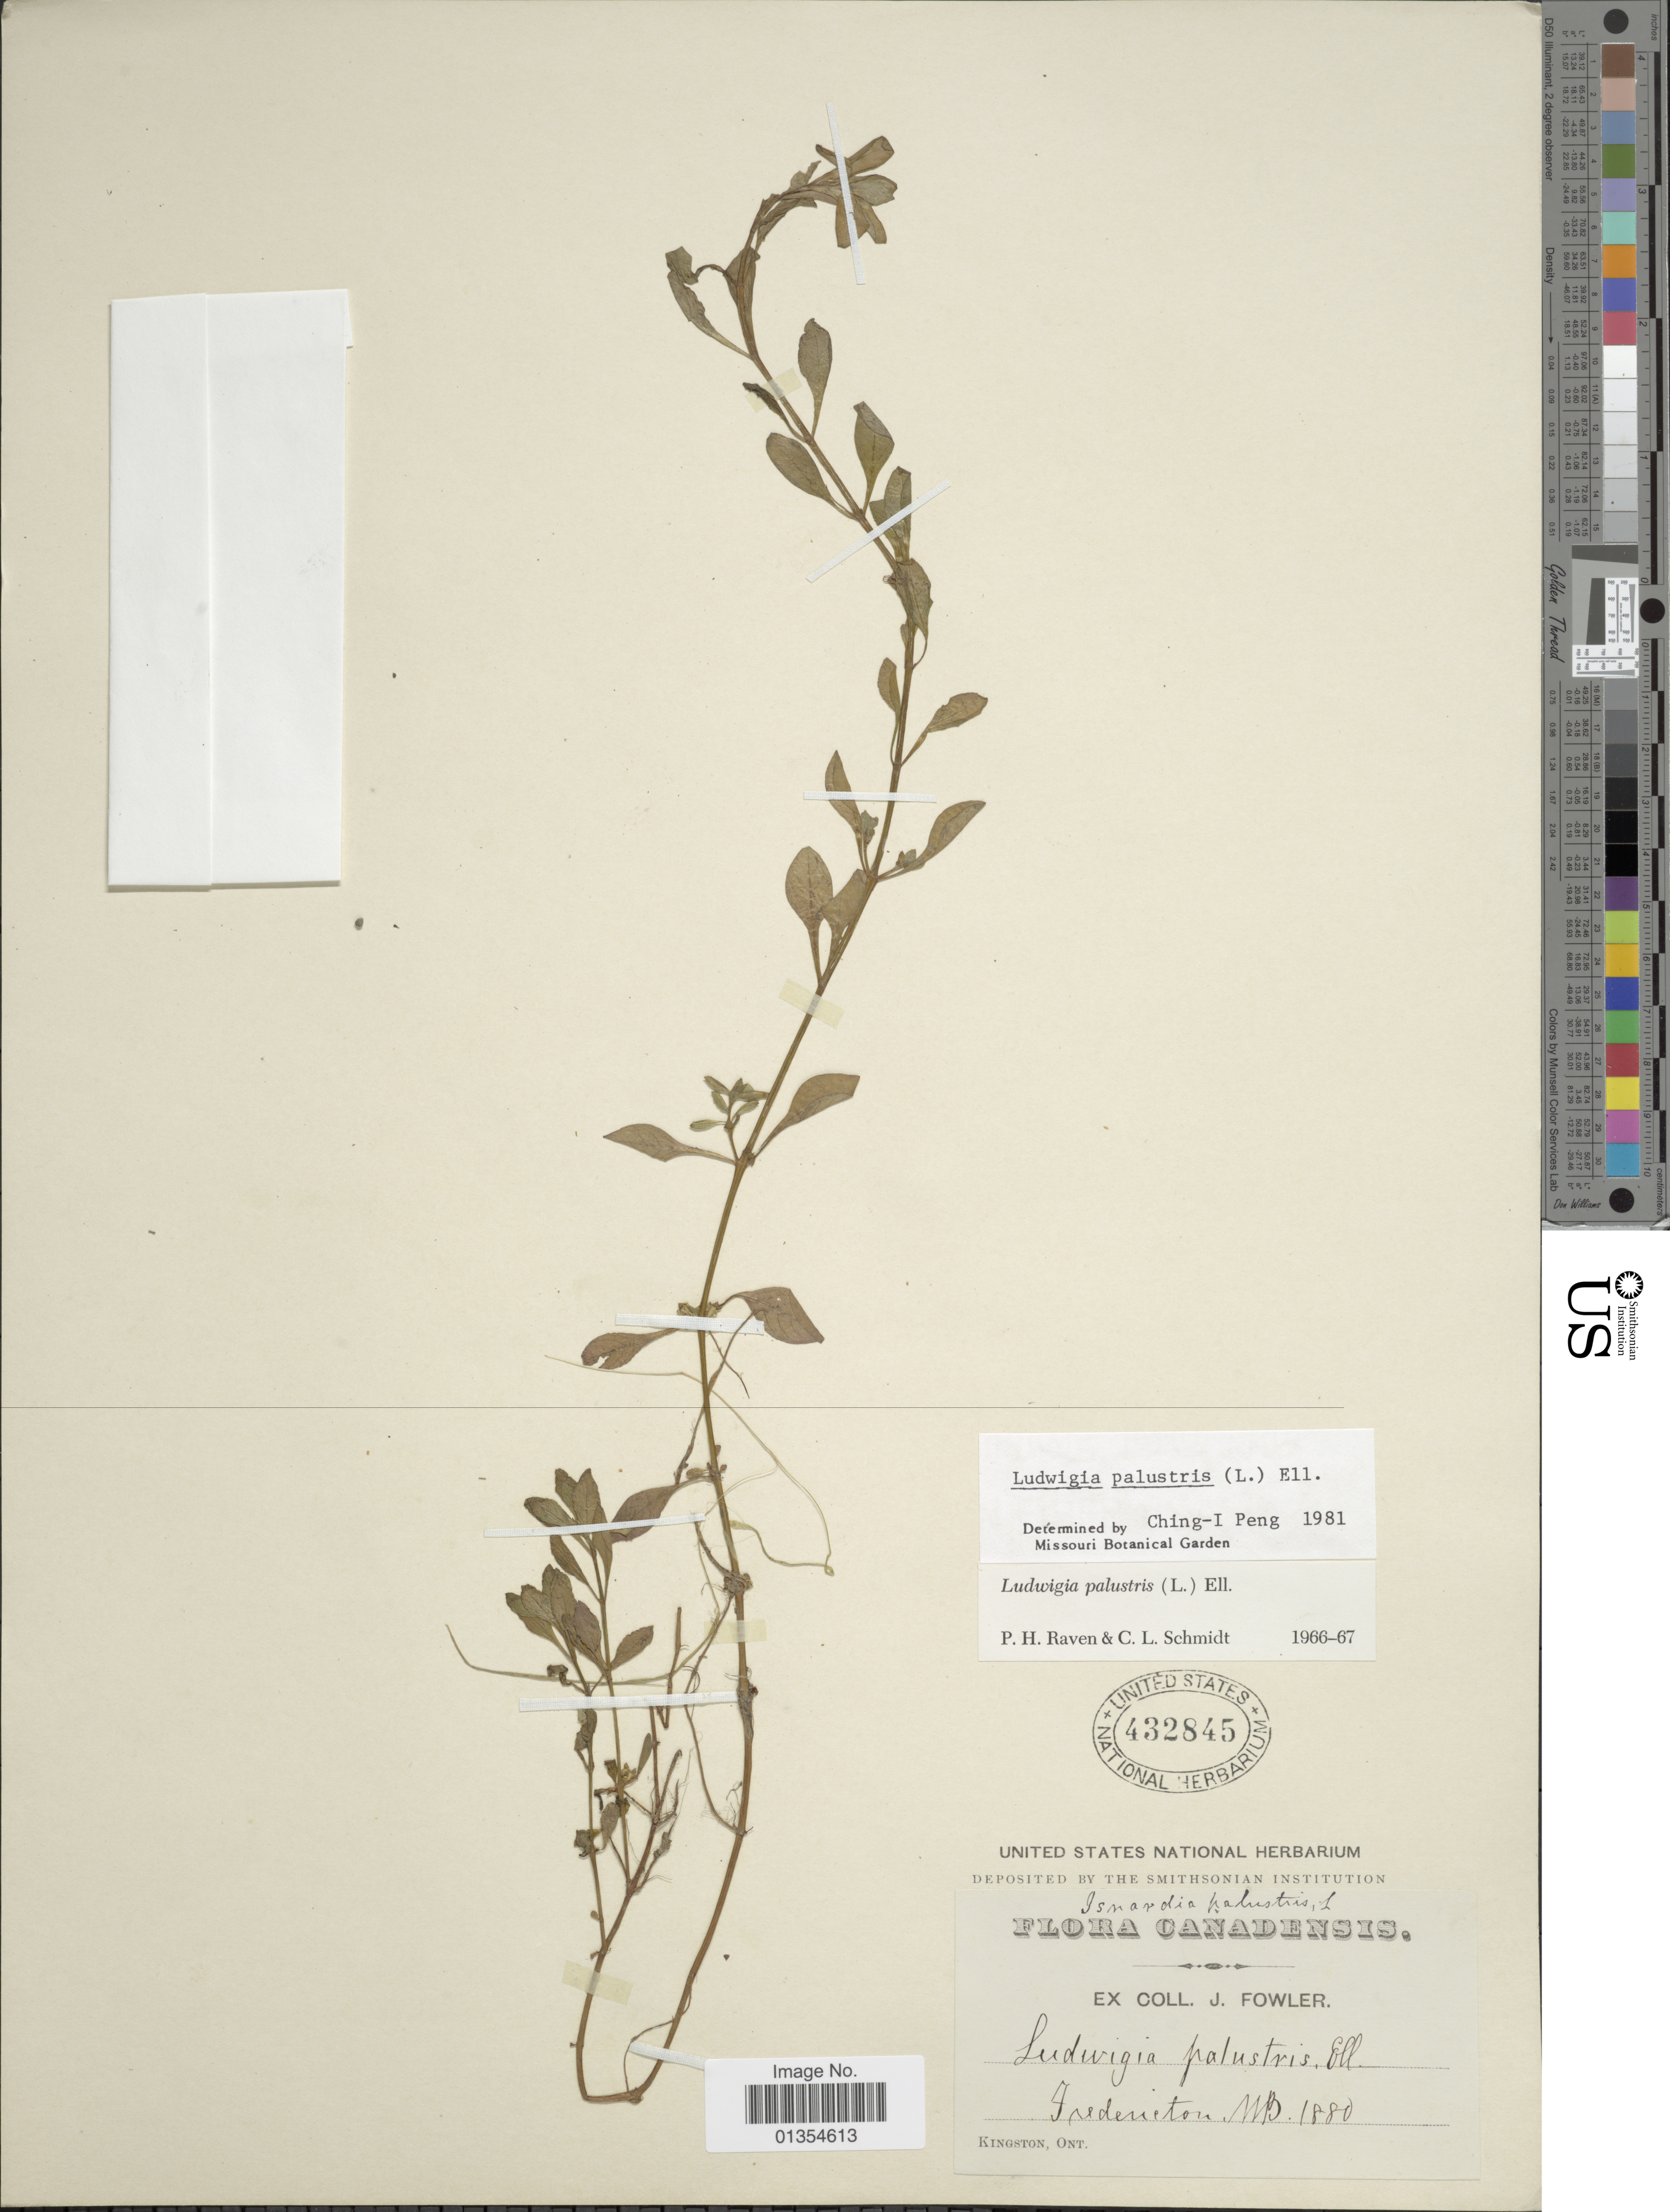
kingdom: Plantae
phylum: Tracheophyta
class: Magnoliopsida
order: Myrtales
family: Onagraceae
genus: Ludwigia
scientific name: Ludwigia palustris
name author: (L.) Elliott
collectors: J. P. Fowler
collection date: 1880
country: Canada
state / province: Ontario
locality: Fredericton, Kingston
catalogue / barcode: US 432845